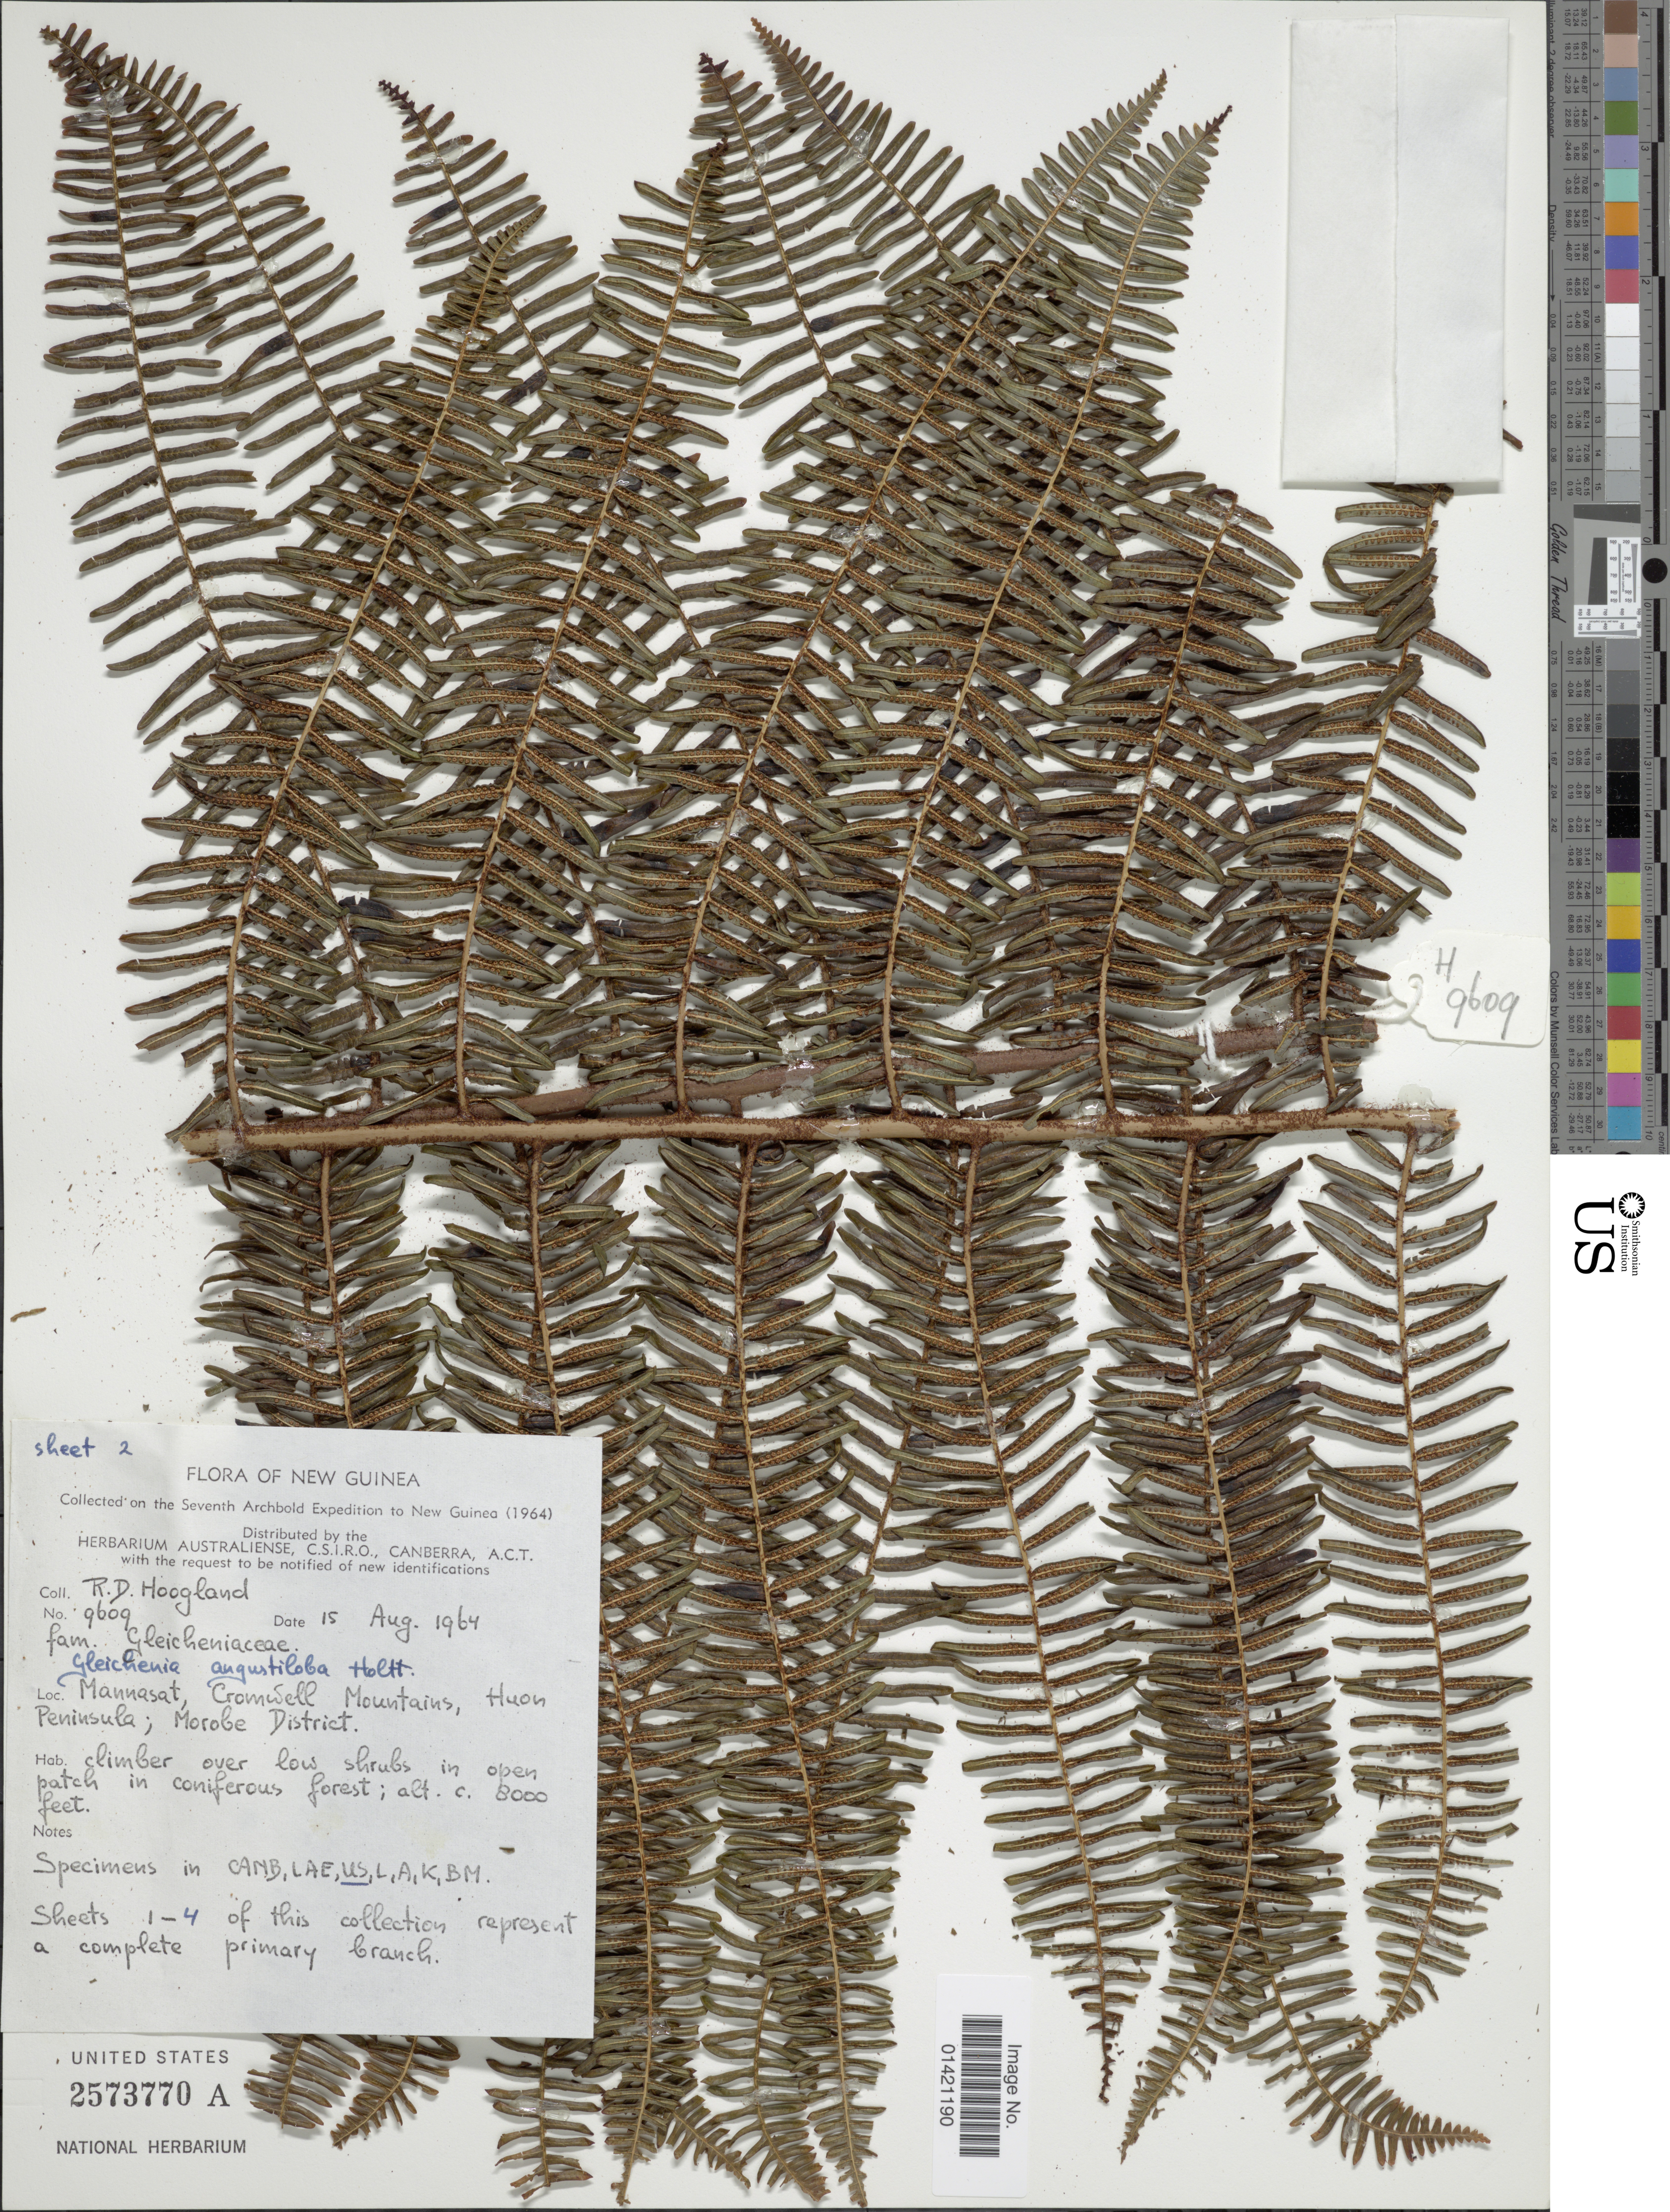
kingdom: Plantae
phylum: Tracheophyta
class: Polypodiopsida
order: Gleicheniales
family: Gleicheniaceae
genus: Diplopterygium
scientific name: Diplopterygium angustilobum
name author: (Holttum) Parris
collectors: R. D. Hoogland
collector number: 9609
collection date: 1964-08-15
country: Papua New Guinea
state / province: Morobe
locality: New Guinea. Mannasat, Cromwell Mountains, Huon Peninsula; Morobe District.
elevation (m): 2438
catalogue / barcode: US 2573770A